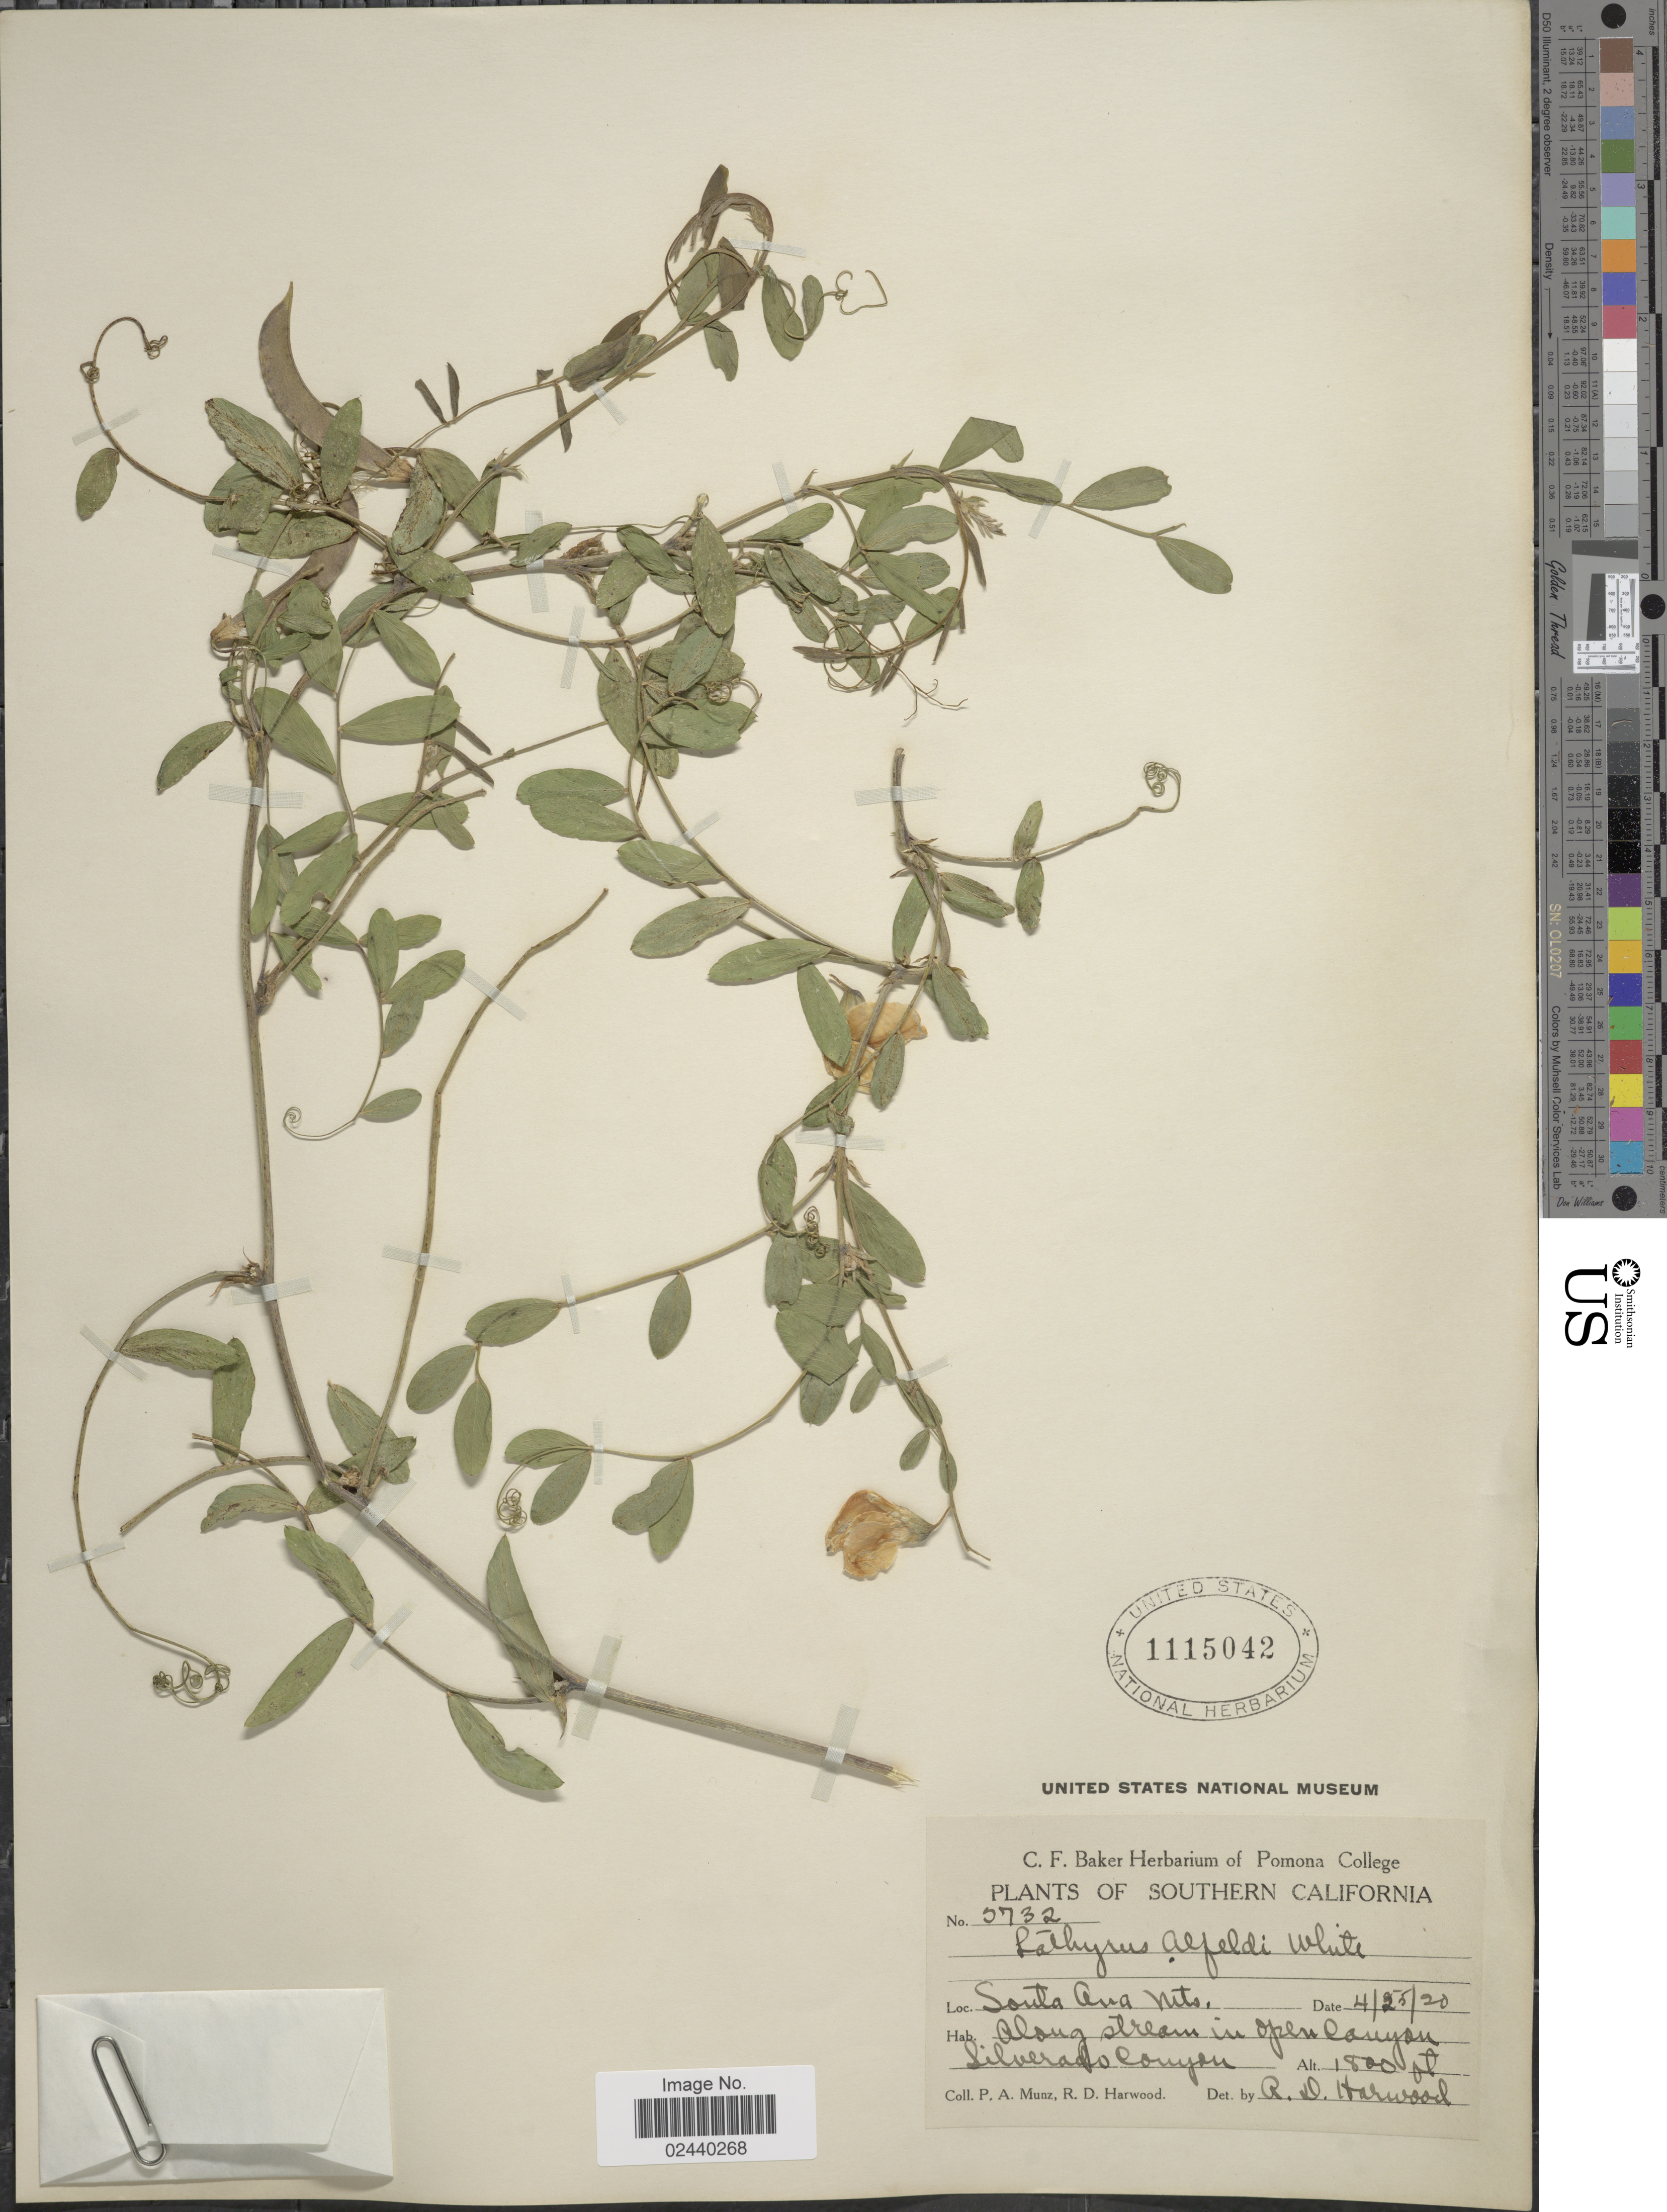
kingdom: Plantae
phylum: Tracheophyta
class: Magnoliopsida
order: Fabales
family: Fabaceae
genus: Lathyrus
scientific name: Lathyrus alefeldii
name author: T.G. White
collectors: P. A. Munz & R. Harwood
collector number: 5732*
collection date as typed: Transcribed d/m/y: 25/4/20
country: United States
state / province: California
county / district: Los Angeles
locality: Southern California, Santa Ana Mts., along stream in open canyon, Silverado Canyon.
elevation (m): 549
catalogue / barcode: US 1115042